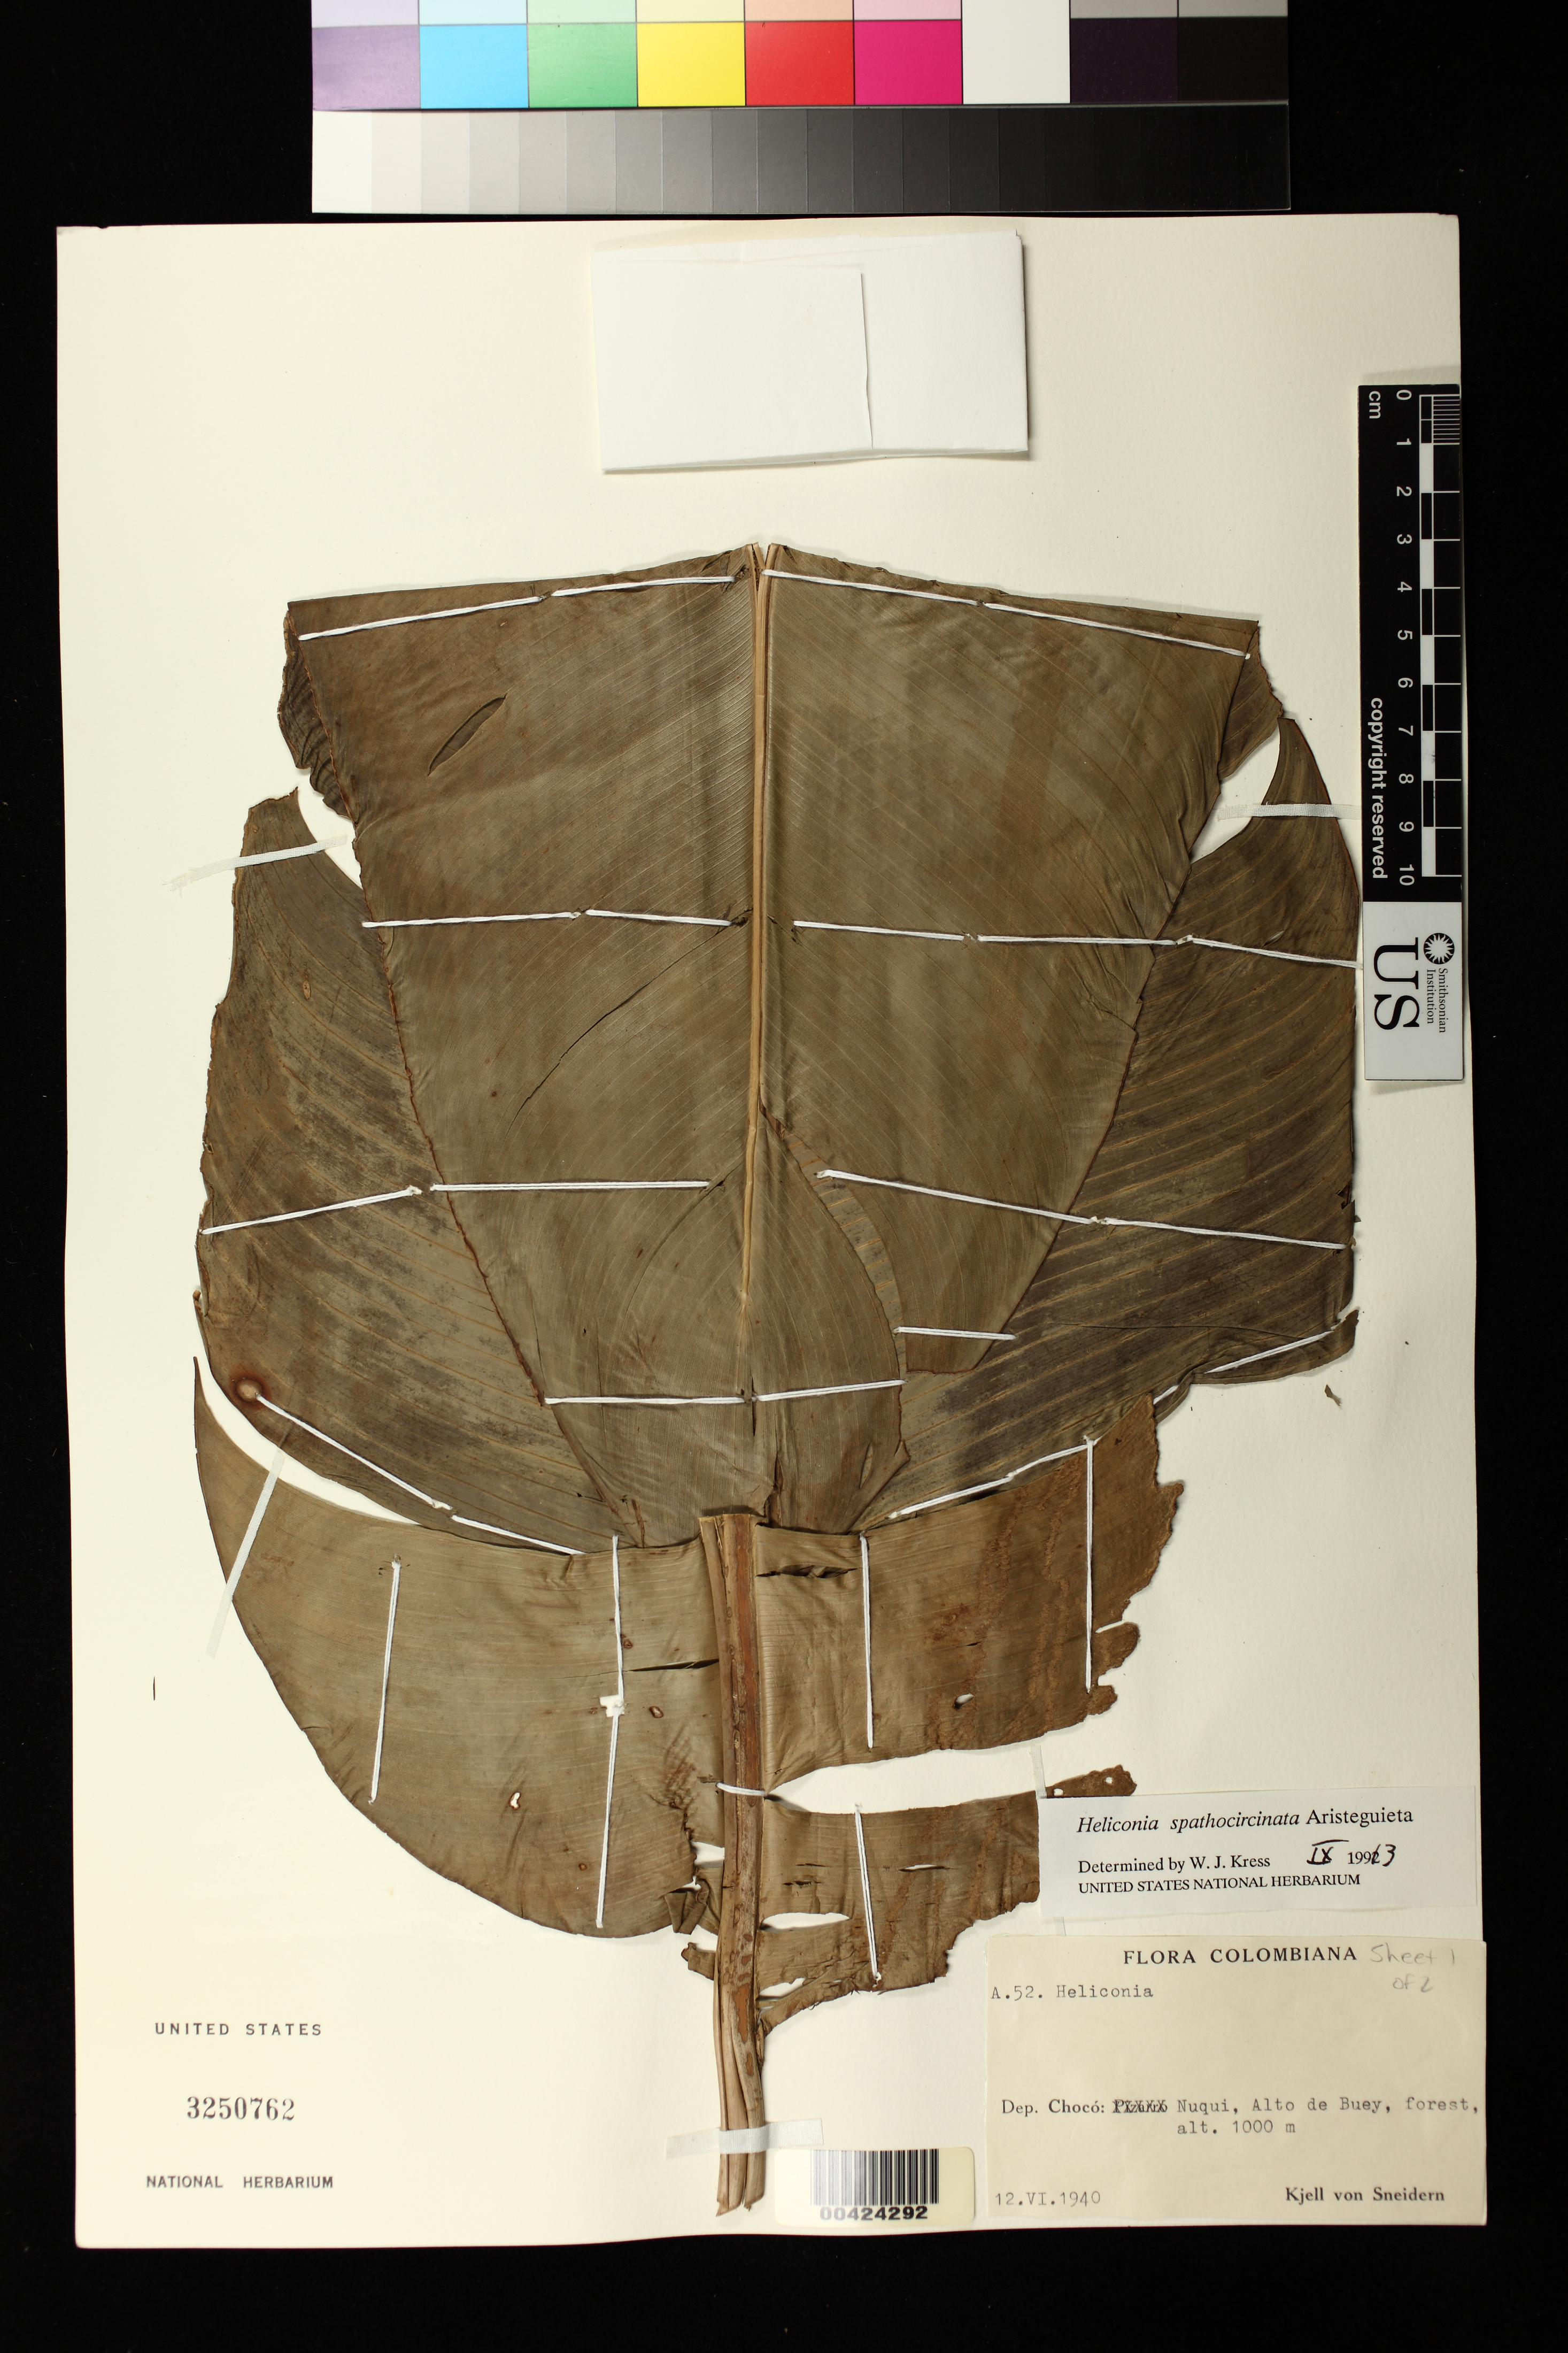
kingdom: Plantae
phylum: Tracheophyta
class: Liliopsida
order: Zingiberales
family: Heliconiaceae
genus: Heliconia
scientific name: Heliconia spathocircinata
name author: Aristeg.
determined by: Kress, W. J., (US), Smithsonian Institution - National Museum of Natural History (UNITED STATES)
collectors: K. von Sneidern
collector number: A.52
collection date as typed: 12 Jun 1940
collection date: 1940-06-12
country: Colombia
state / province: Chocó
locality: Nuqui, Alto de Buey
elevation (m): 1000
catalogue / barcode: US 3250762